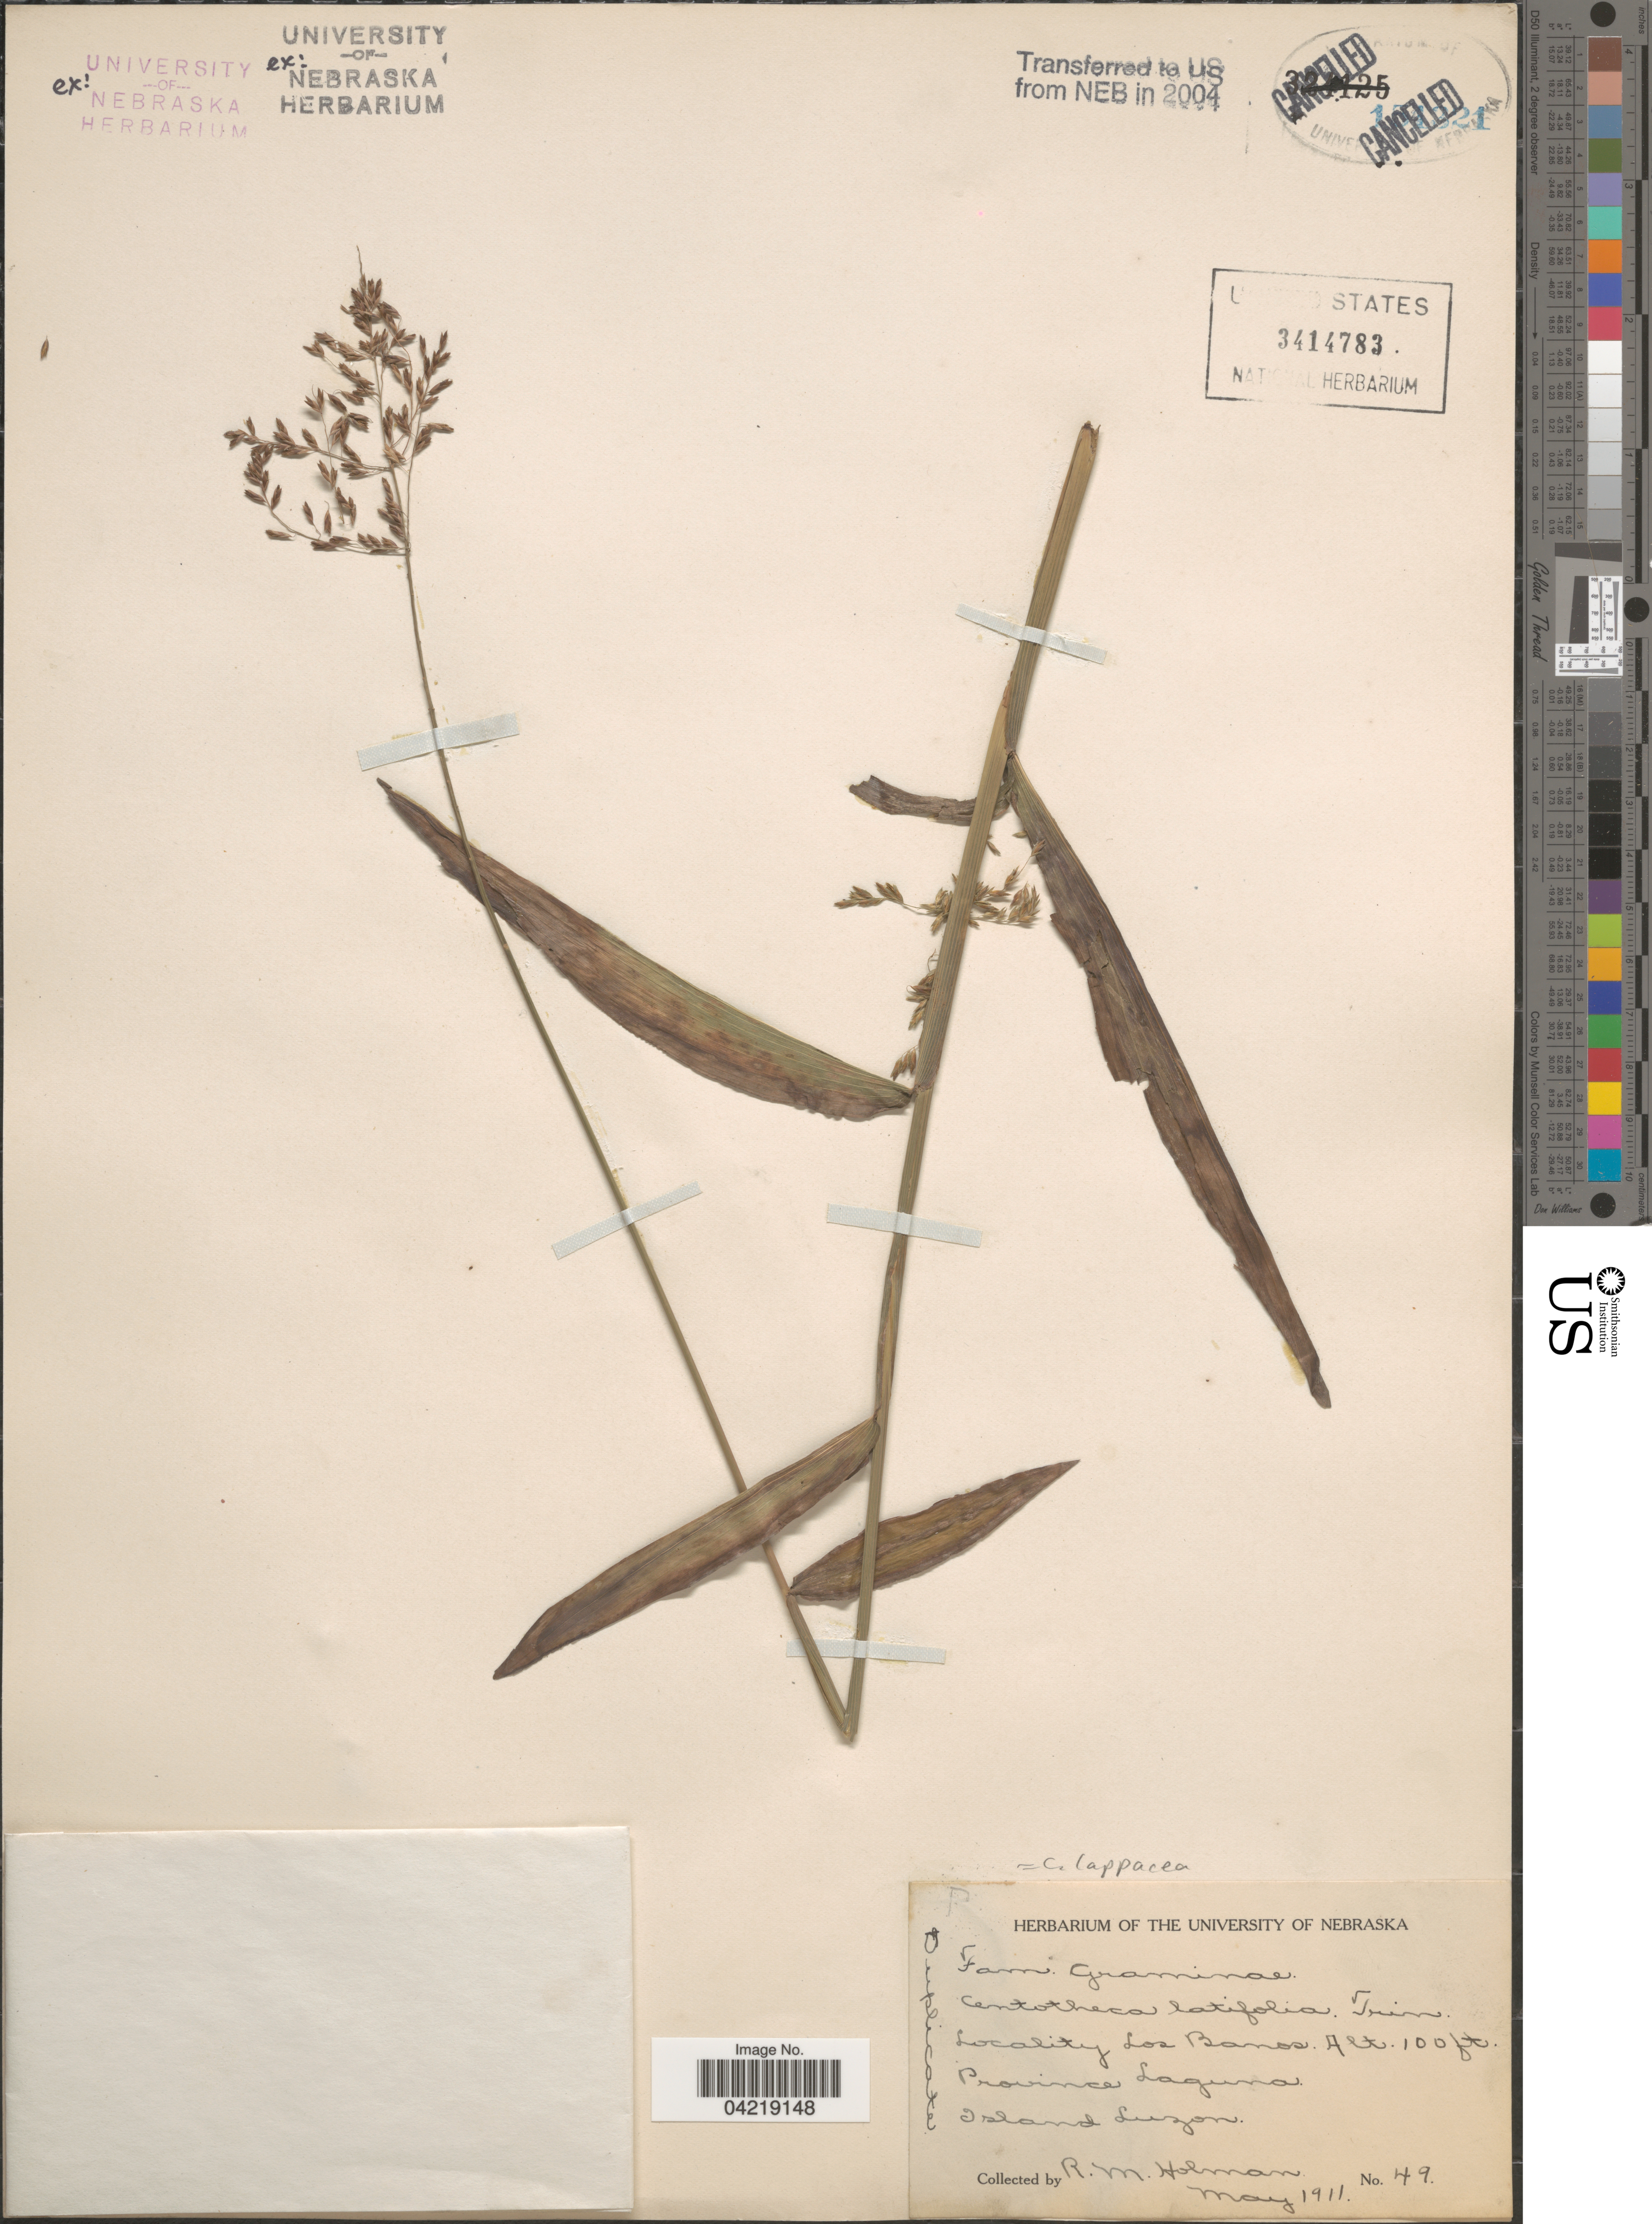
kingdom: Plantae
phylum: Tracheophyta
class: Liliopsida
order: Poales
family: Poaceae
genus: Centotheca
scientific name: Centotheca lappacea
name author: (L.) Desv.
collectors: R. Holman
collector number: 49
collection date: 1911-05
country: Philippines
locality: Los Banos. Province Laguna. Island Luzon.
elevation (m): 30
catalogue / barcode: US 3414783